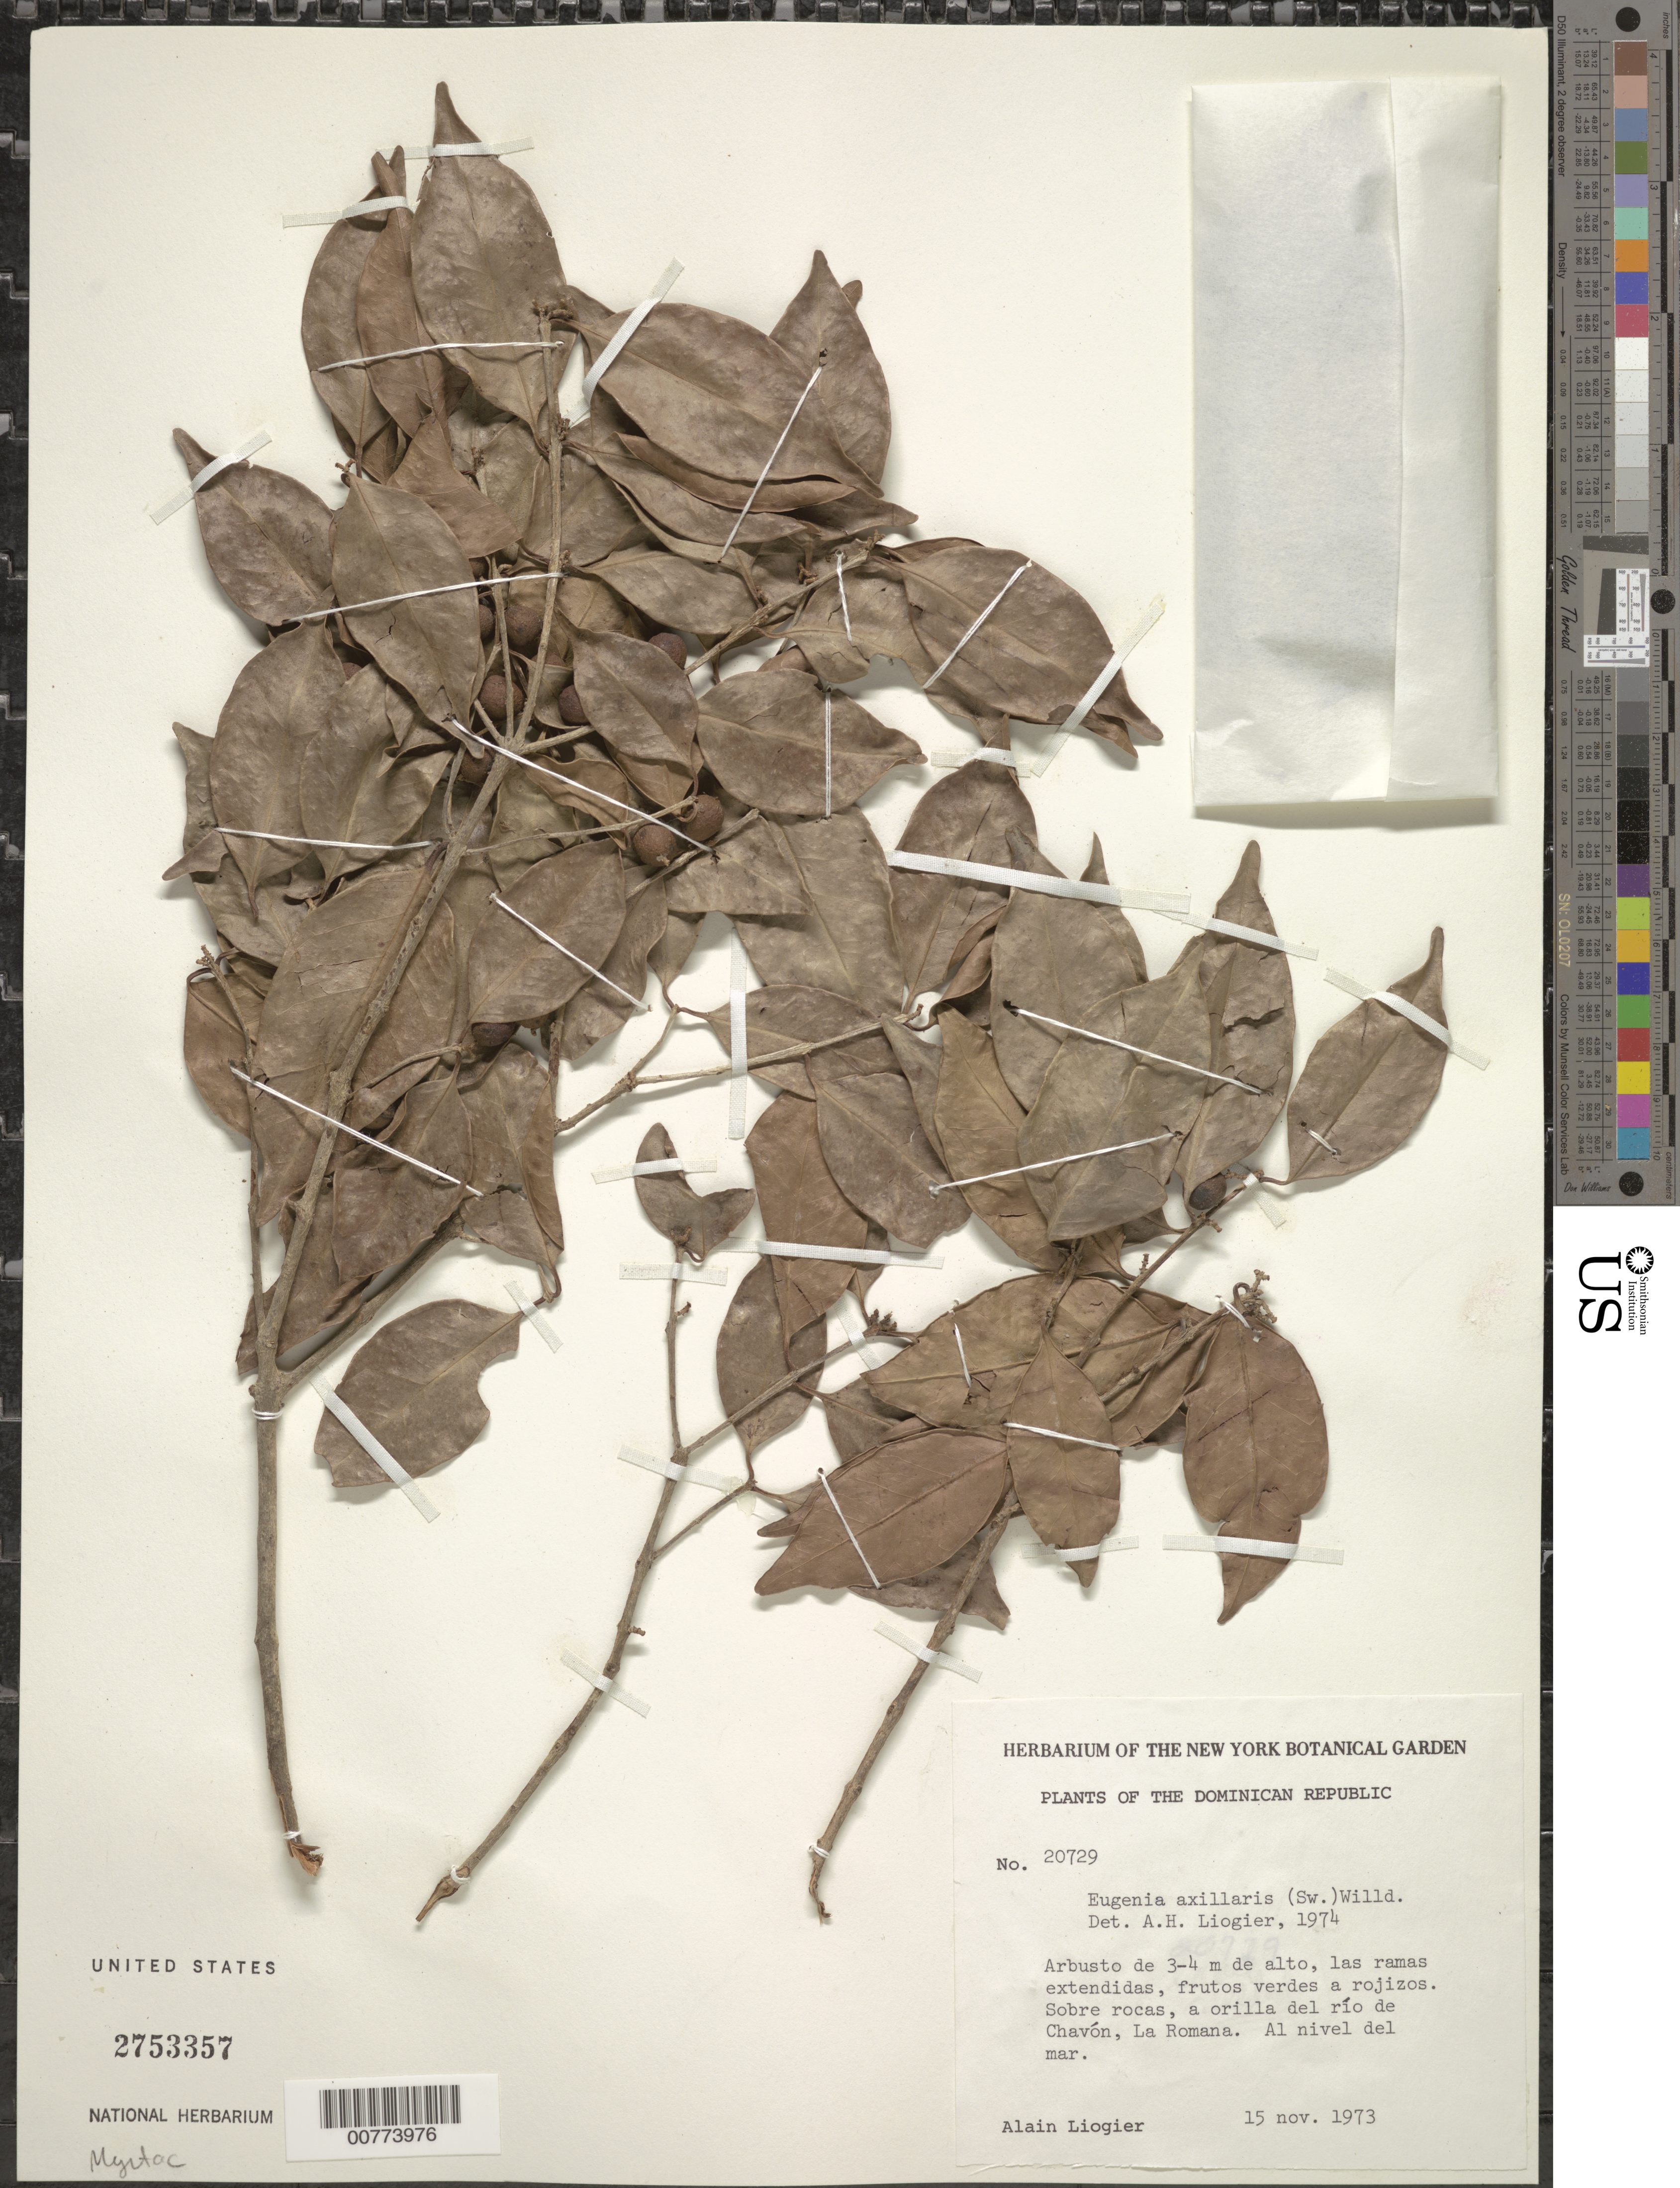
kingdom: Plantae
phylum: Tracheophyta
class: Magnoliopsida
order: Myrtales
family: Myrtaceae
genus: Eugenia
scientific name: Eugenia axillaris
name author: (Sw.) Willd.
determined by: Liogier, Alain H.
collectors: A. H. Liogier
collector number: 20729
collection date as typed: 15 Nov 1973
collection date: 1973-11-15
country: Dominican Republic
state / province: La Romana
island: Hispaniola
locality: Rio de Chavón.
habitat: Banks of river, over rocks.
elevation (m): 0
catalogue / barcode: US 2753357